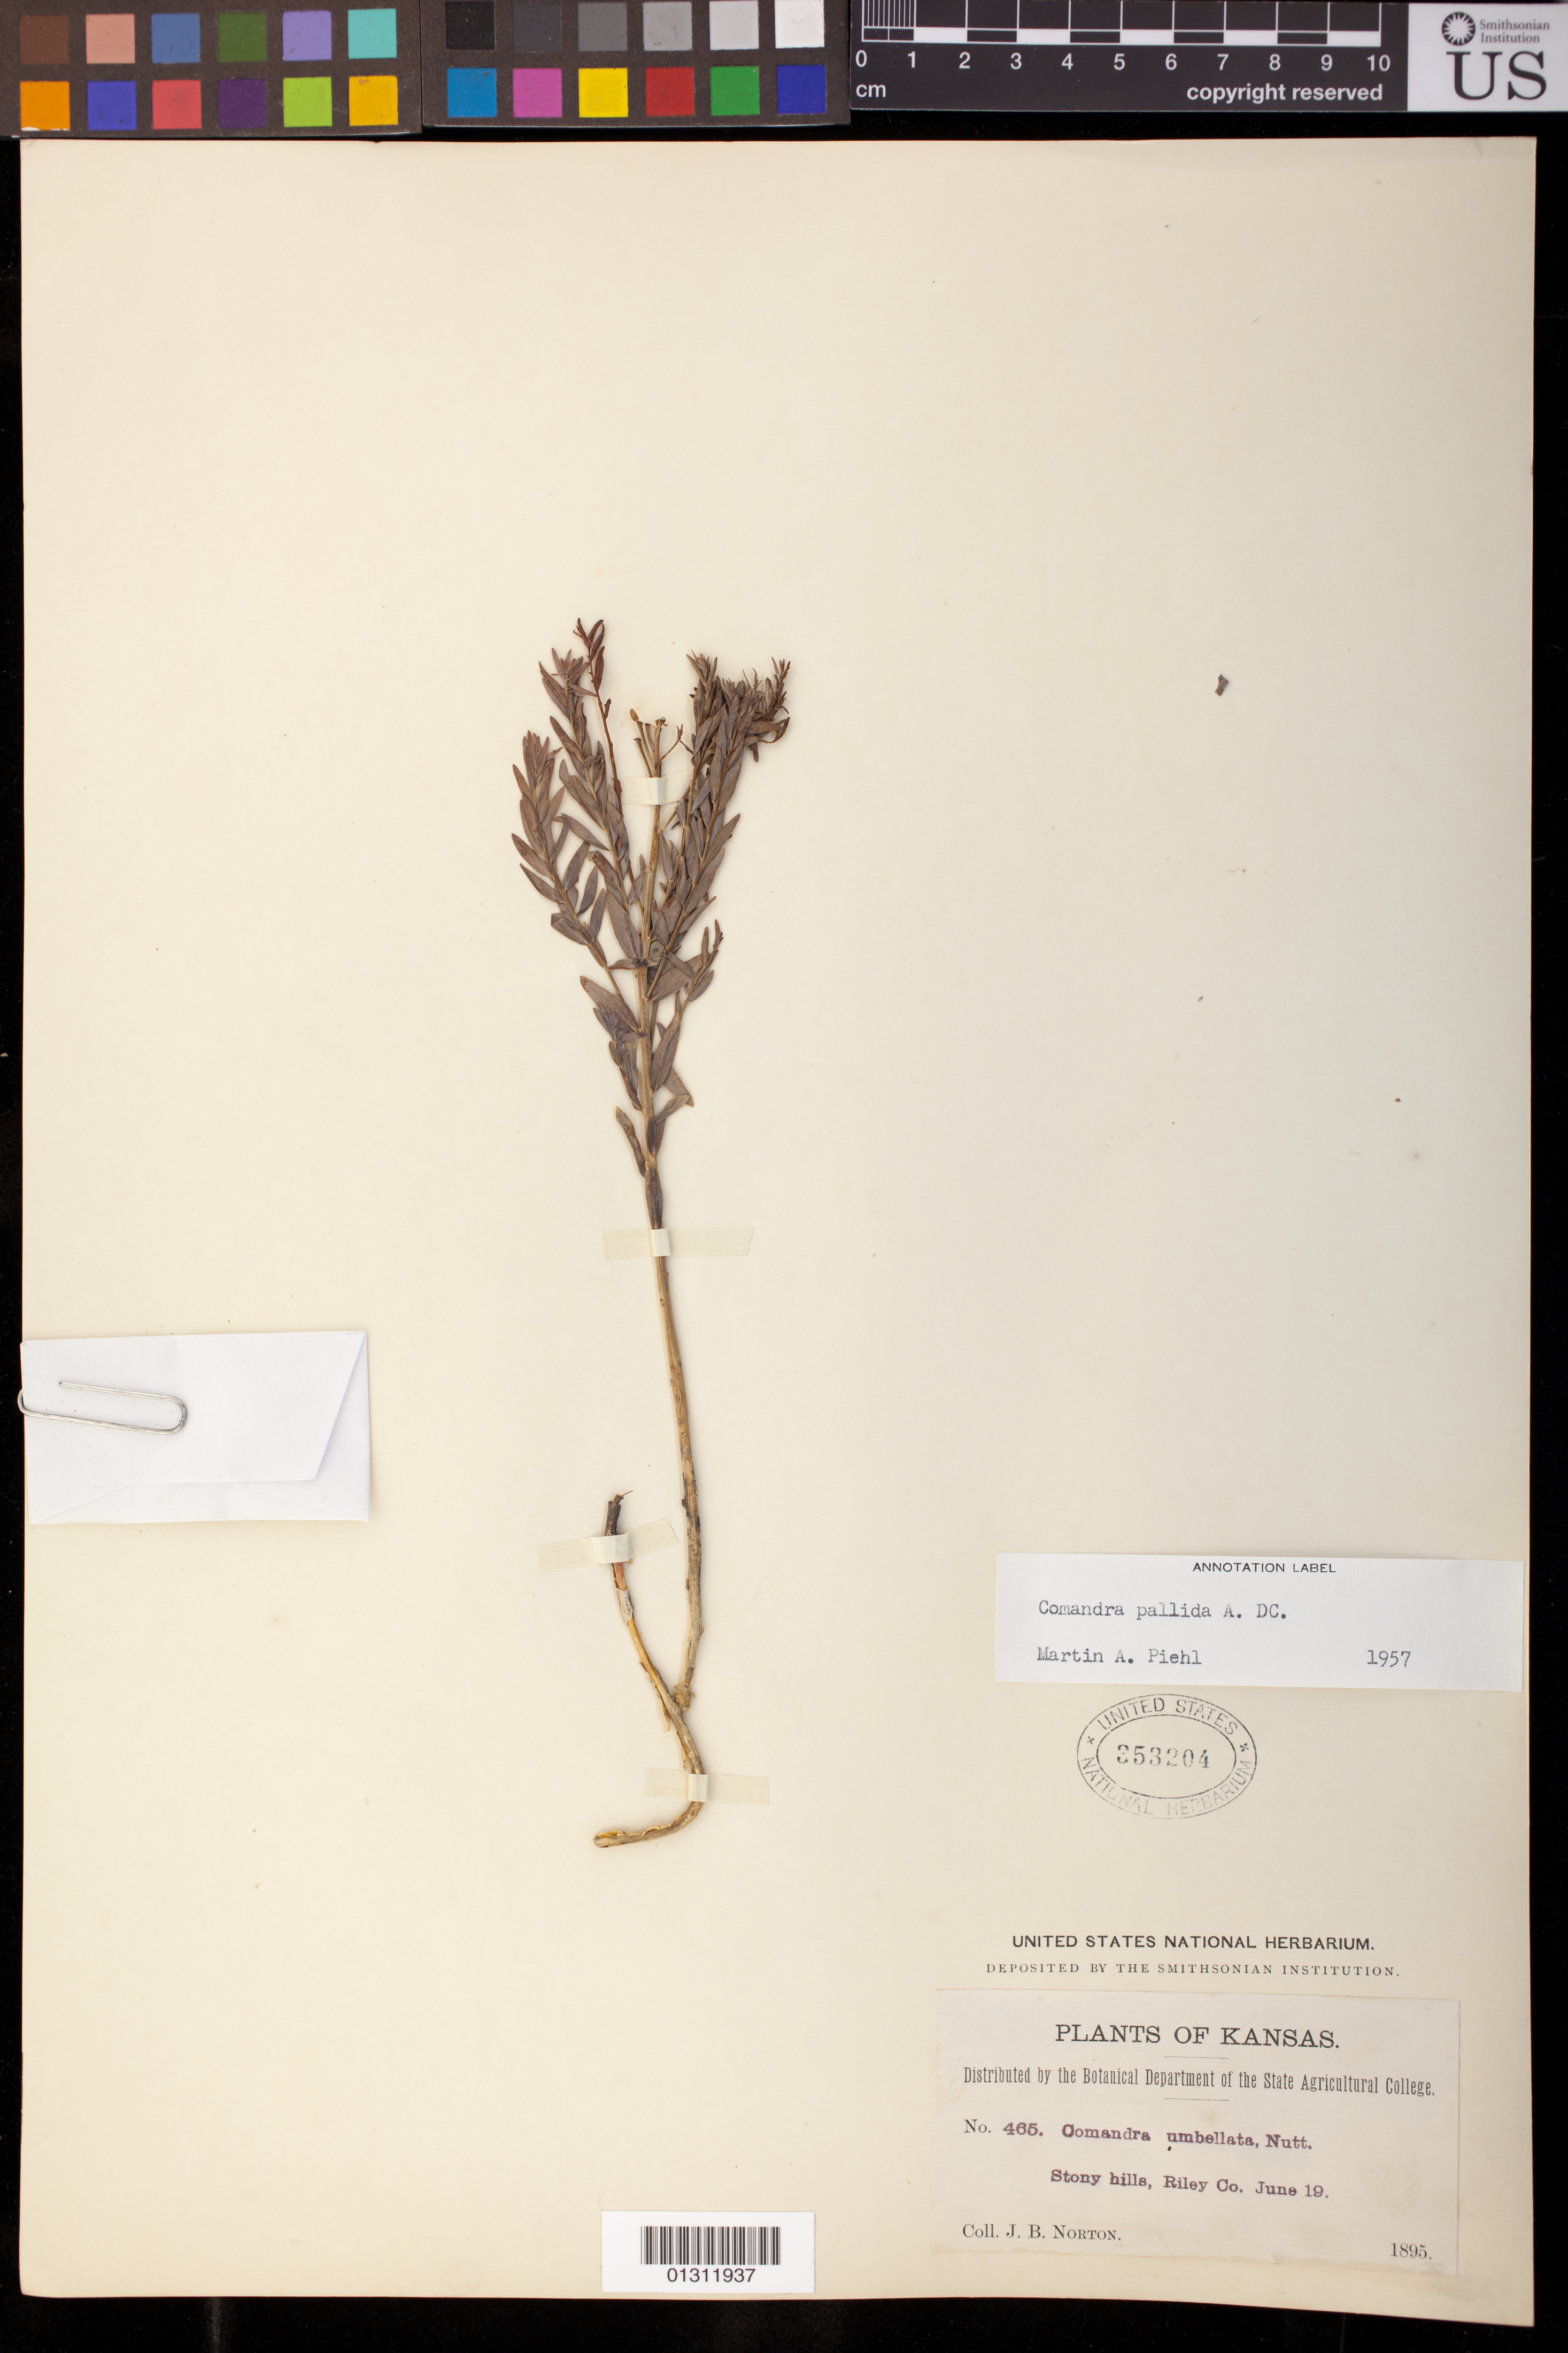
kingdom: Plantae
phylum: Tracheophyta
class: Magnoliopsida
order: Santalales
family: Comandraceae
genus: Comandra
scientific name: Comandra pallida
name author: A. DC.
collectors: J. B. Norton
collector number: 465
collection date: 1895-06-19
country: United States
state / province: Kansas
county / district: Riley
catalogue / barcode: US 353204